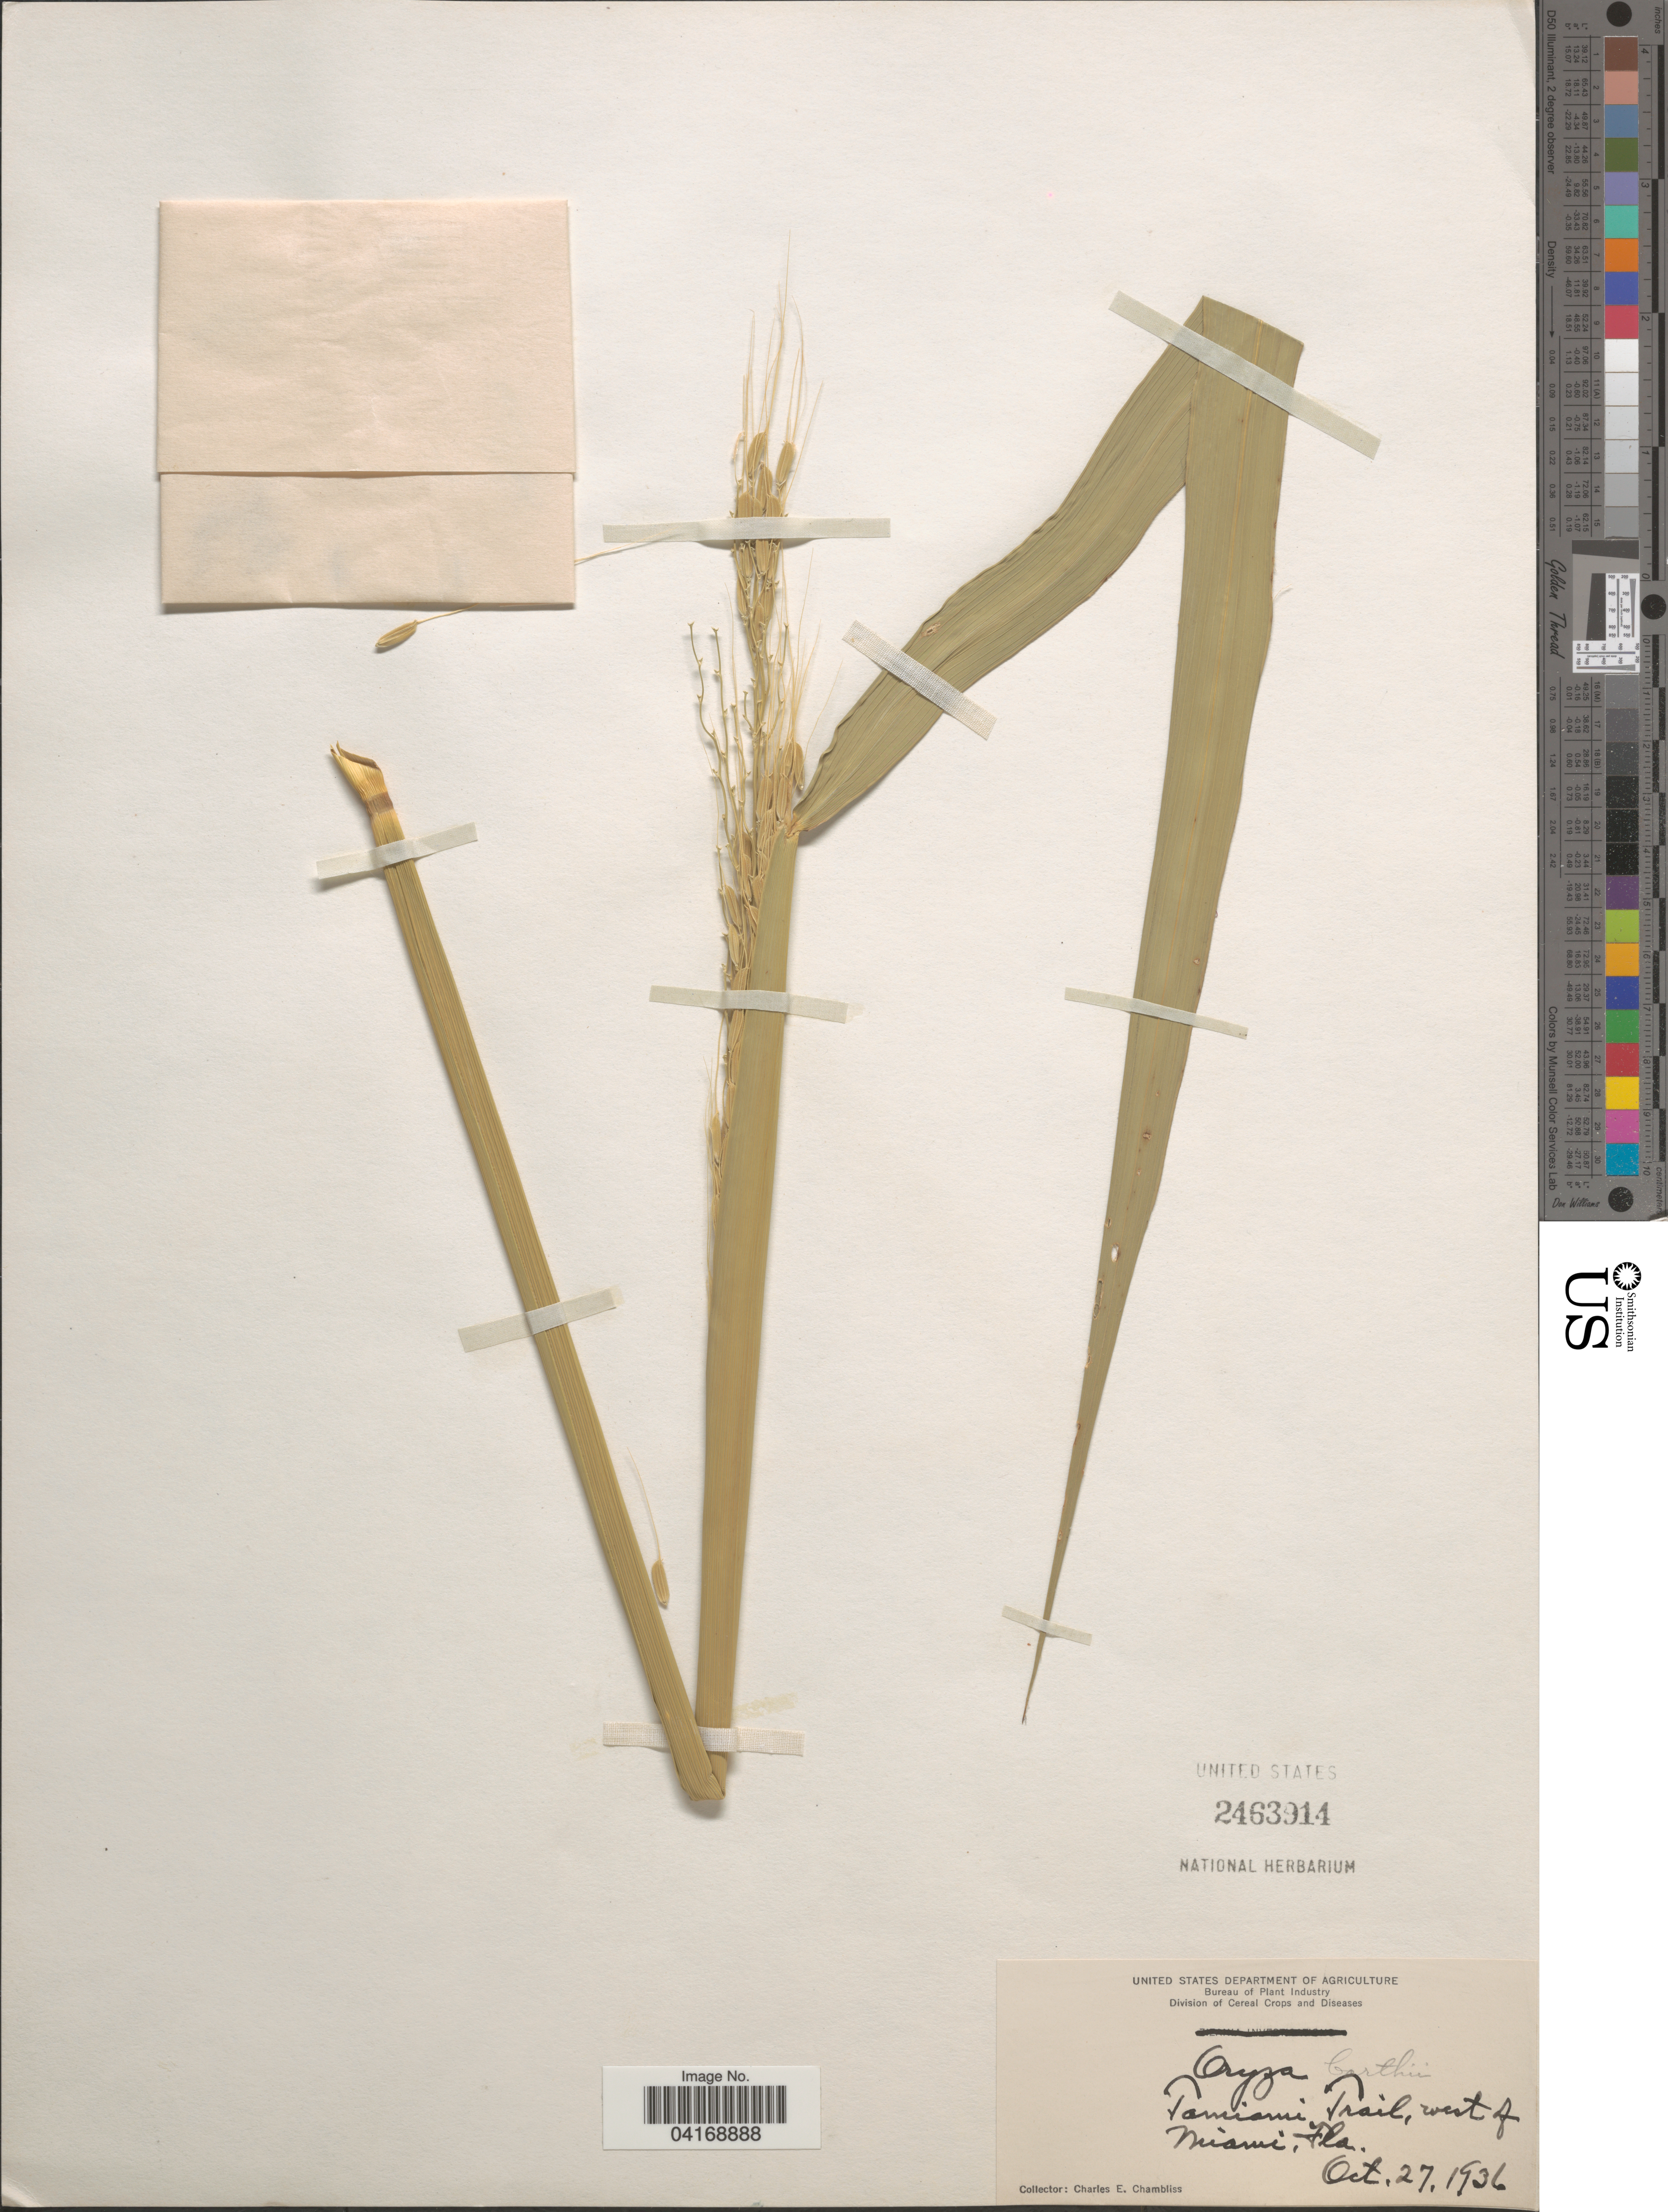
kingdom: Plantae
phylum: Tracheophyta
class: Liliopsida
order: Poales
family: Poaceae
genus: Oryza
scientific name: Oryza barthii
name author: A. Chev.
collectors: C. Chambliss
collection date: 1936-10-27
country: United States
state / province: Florida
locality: Tamiami Trail, west of Miami.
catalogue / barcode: US 2463914